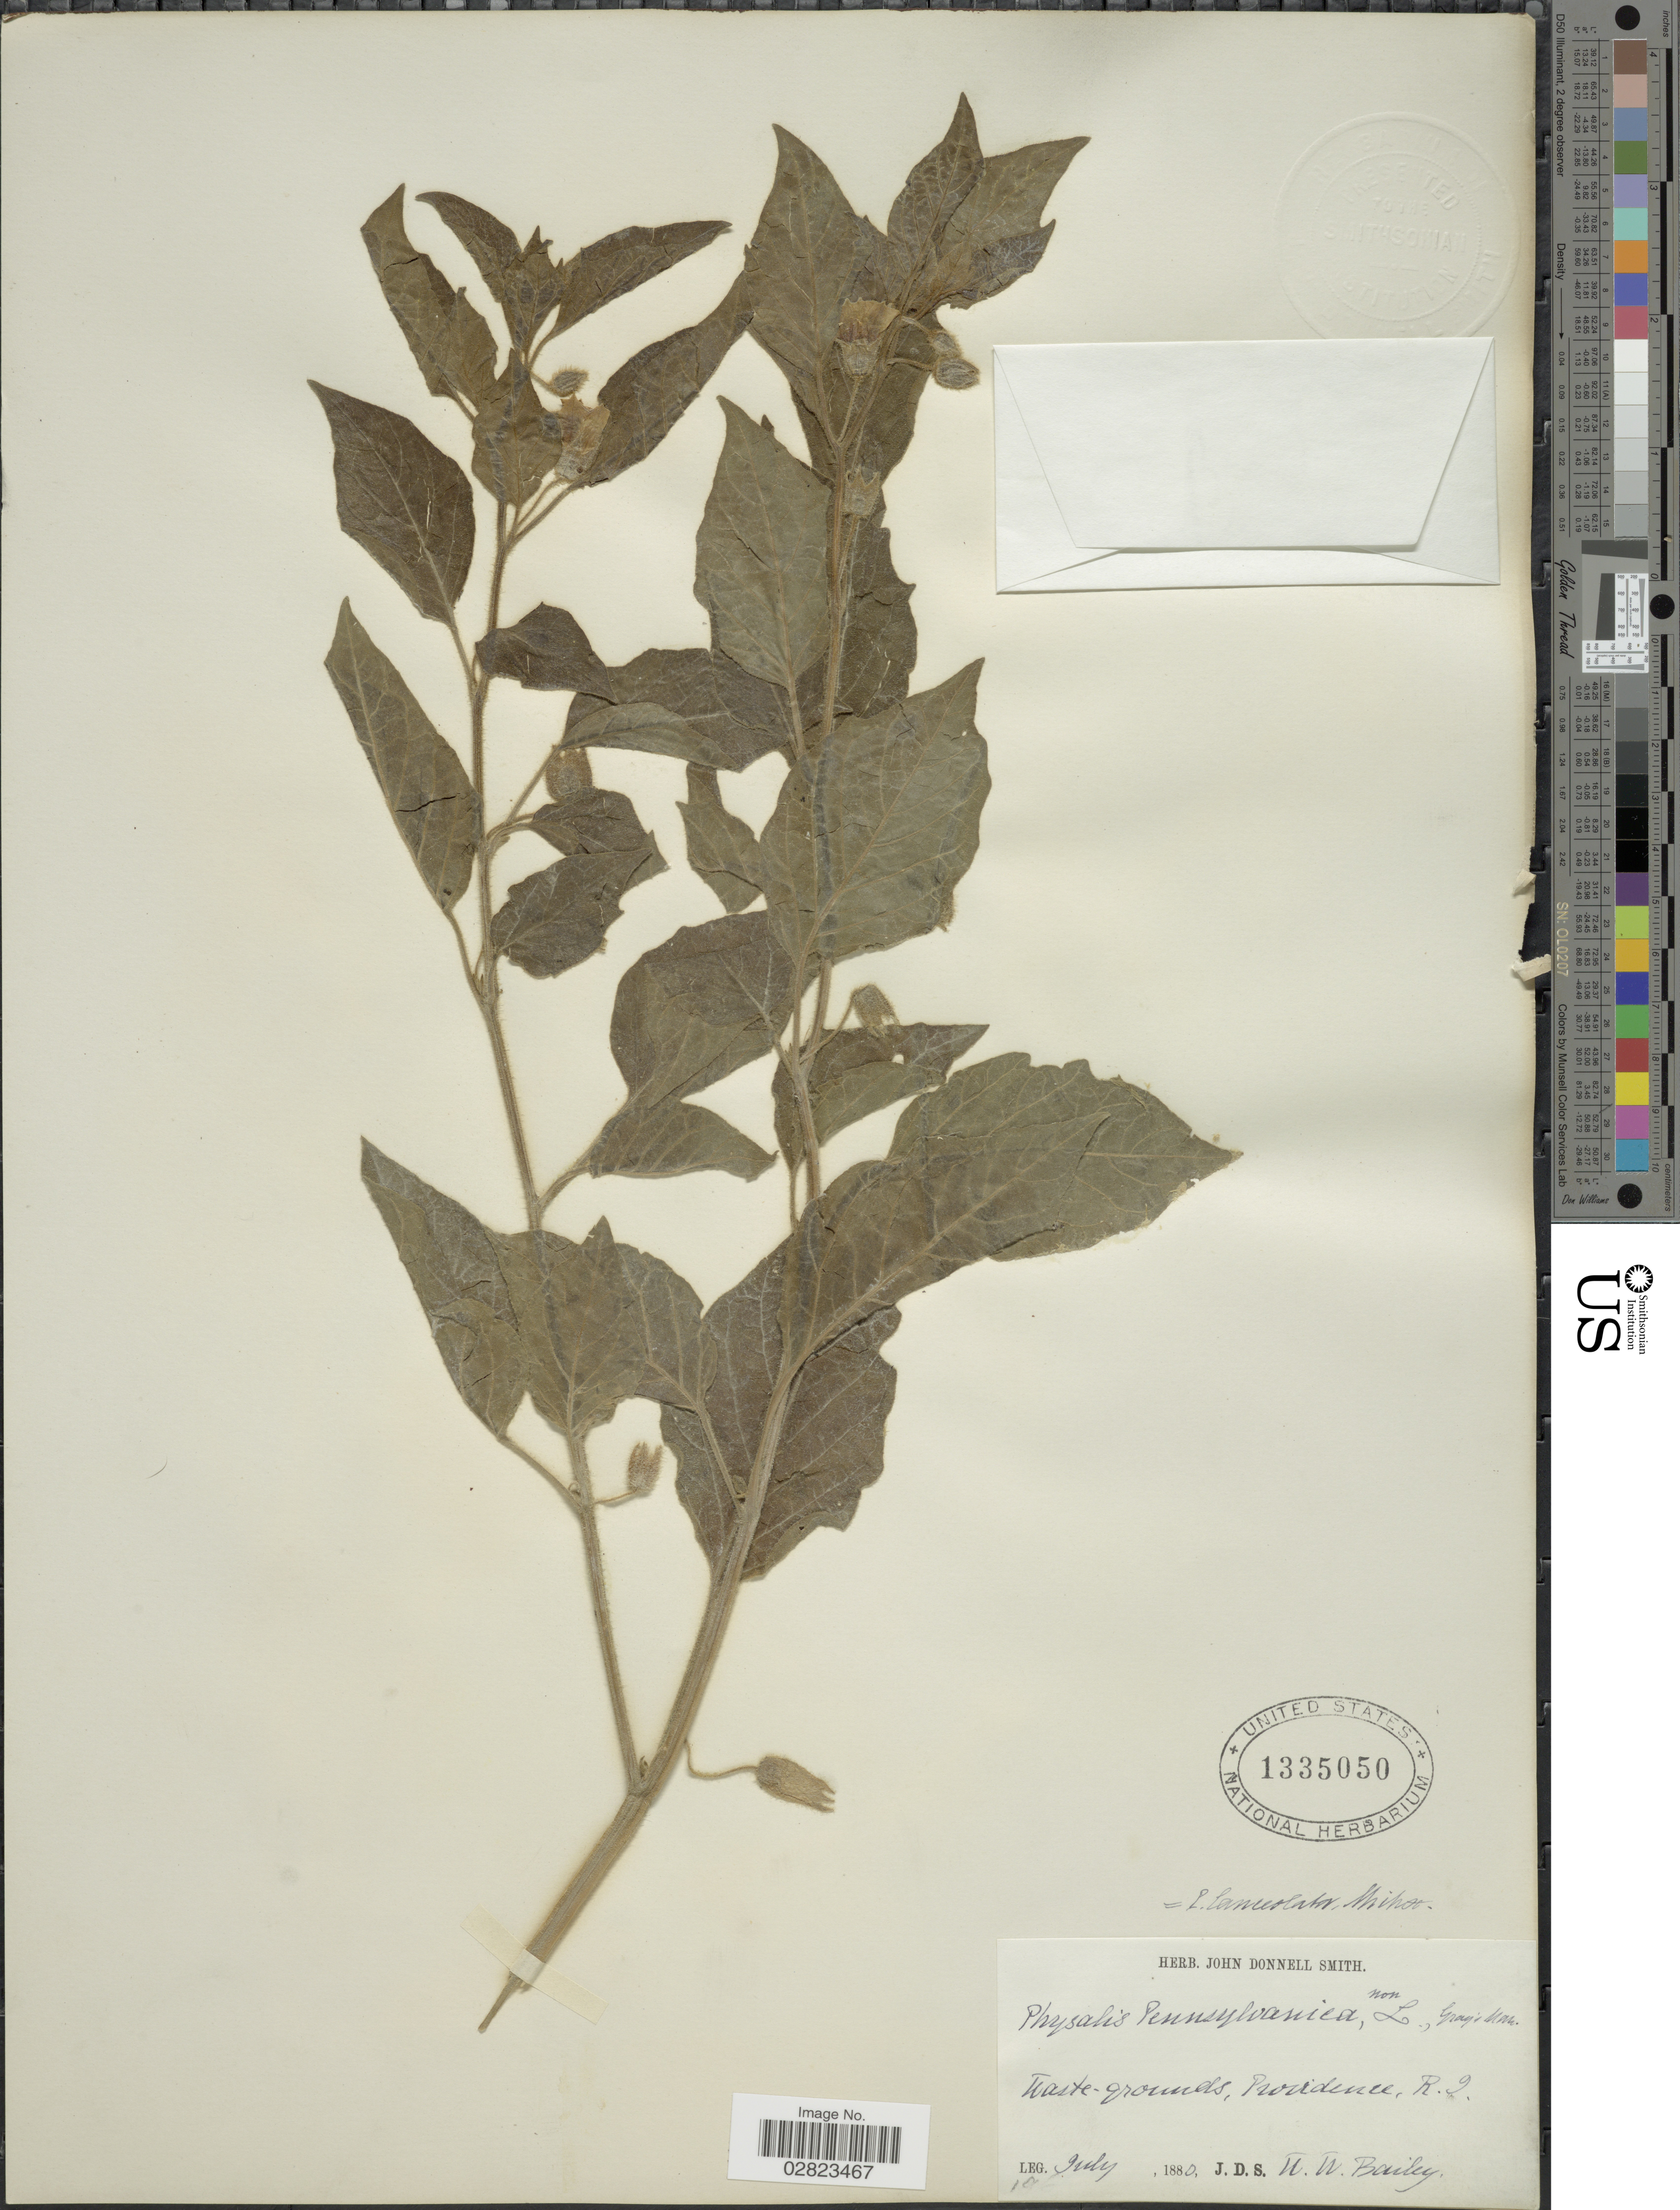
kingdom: Plantae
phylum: Tracheophyta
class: Magnoliopsida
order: Solanales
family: Solanaceae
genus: Physalis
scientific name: Physalis heterophylla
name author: Nees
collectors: J. Donnell Smith & W. W. Bailey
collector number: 196*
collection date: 1880-07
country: United States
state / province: Rhode Island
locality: Waste-grounds, Providence, R.I.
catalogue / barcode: US 1335050